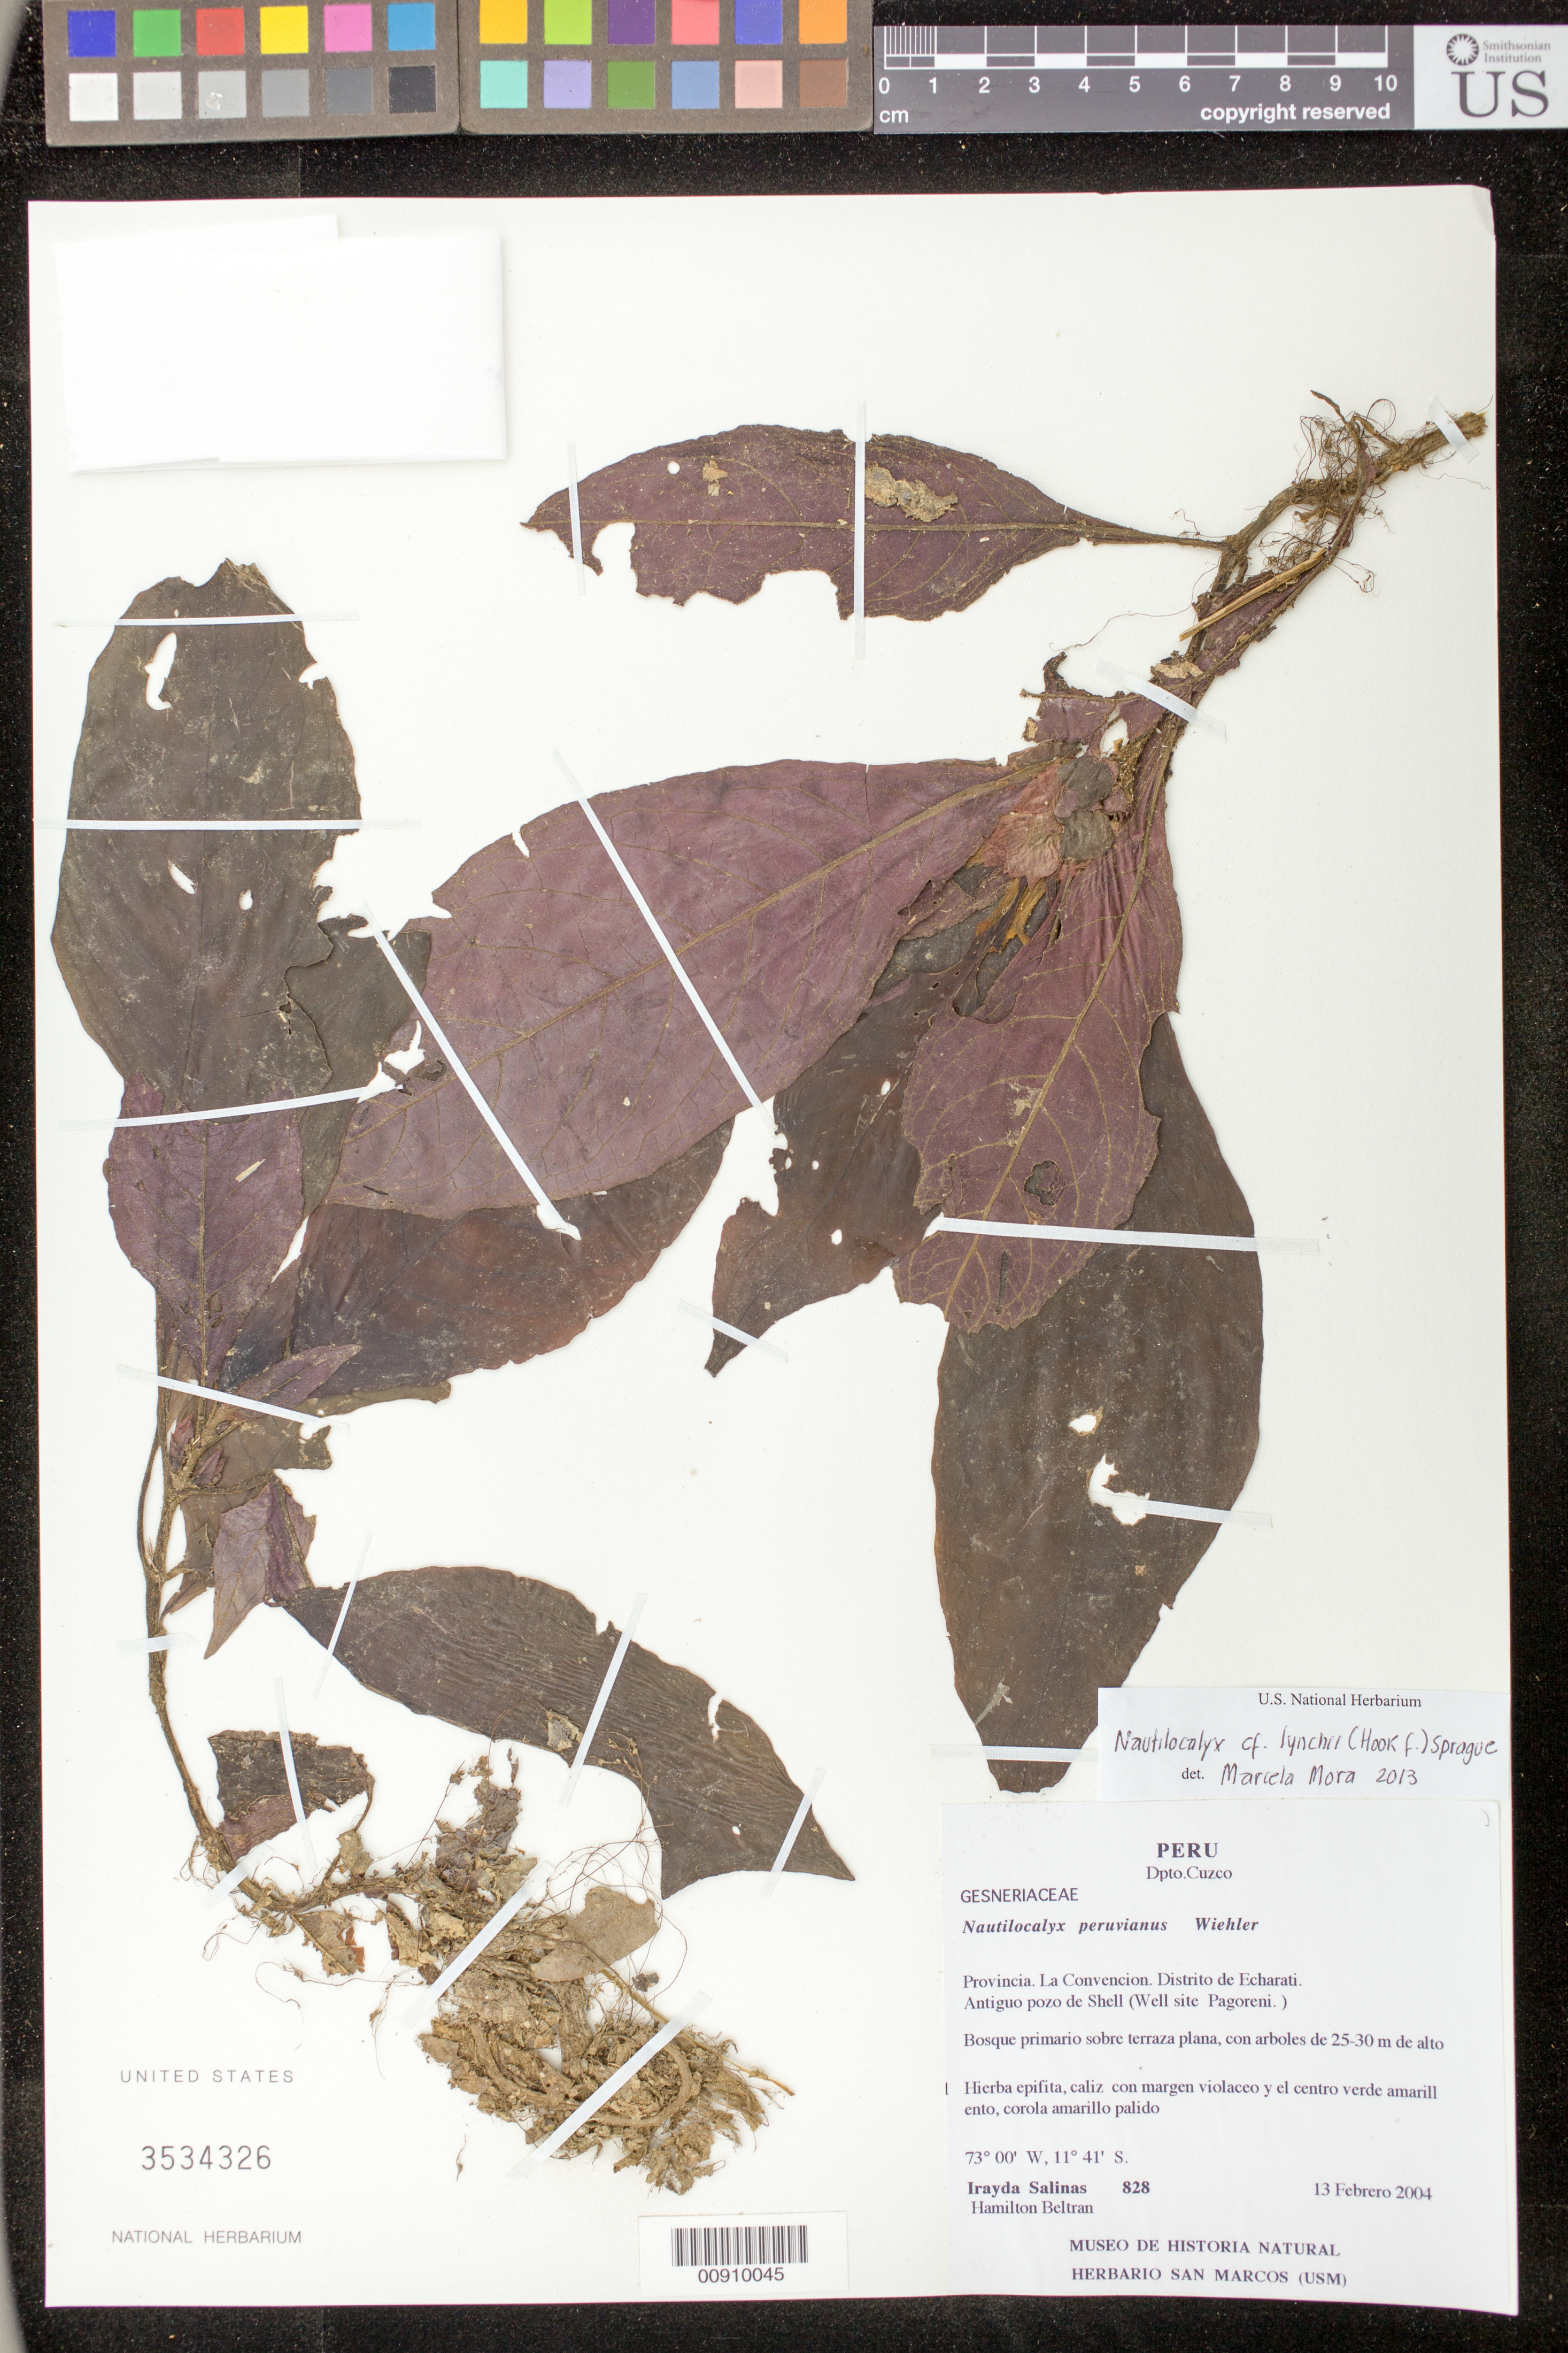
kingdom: Plantae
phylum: Tracheophyta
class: Magnoliopsida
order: Lamiales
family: Gesneriaceae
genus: Nautilocalyx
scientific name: Nautilocalyx lynchii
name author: (Hook. f.) Sprague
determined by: Mora, M. Marcela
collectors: I. Salinas & H. Beltran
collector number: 828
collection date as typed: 13 Feb 2004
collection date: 2004-02-13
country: Peru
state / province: Cusco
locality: Prov. La Convencion, Distrito de Echarati. Antiguo pozo de Shell (Well site Pagoreni)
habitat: Bosque primario sobre terraza plana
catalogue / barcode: US 3534326